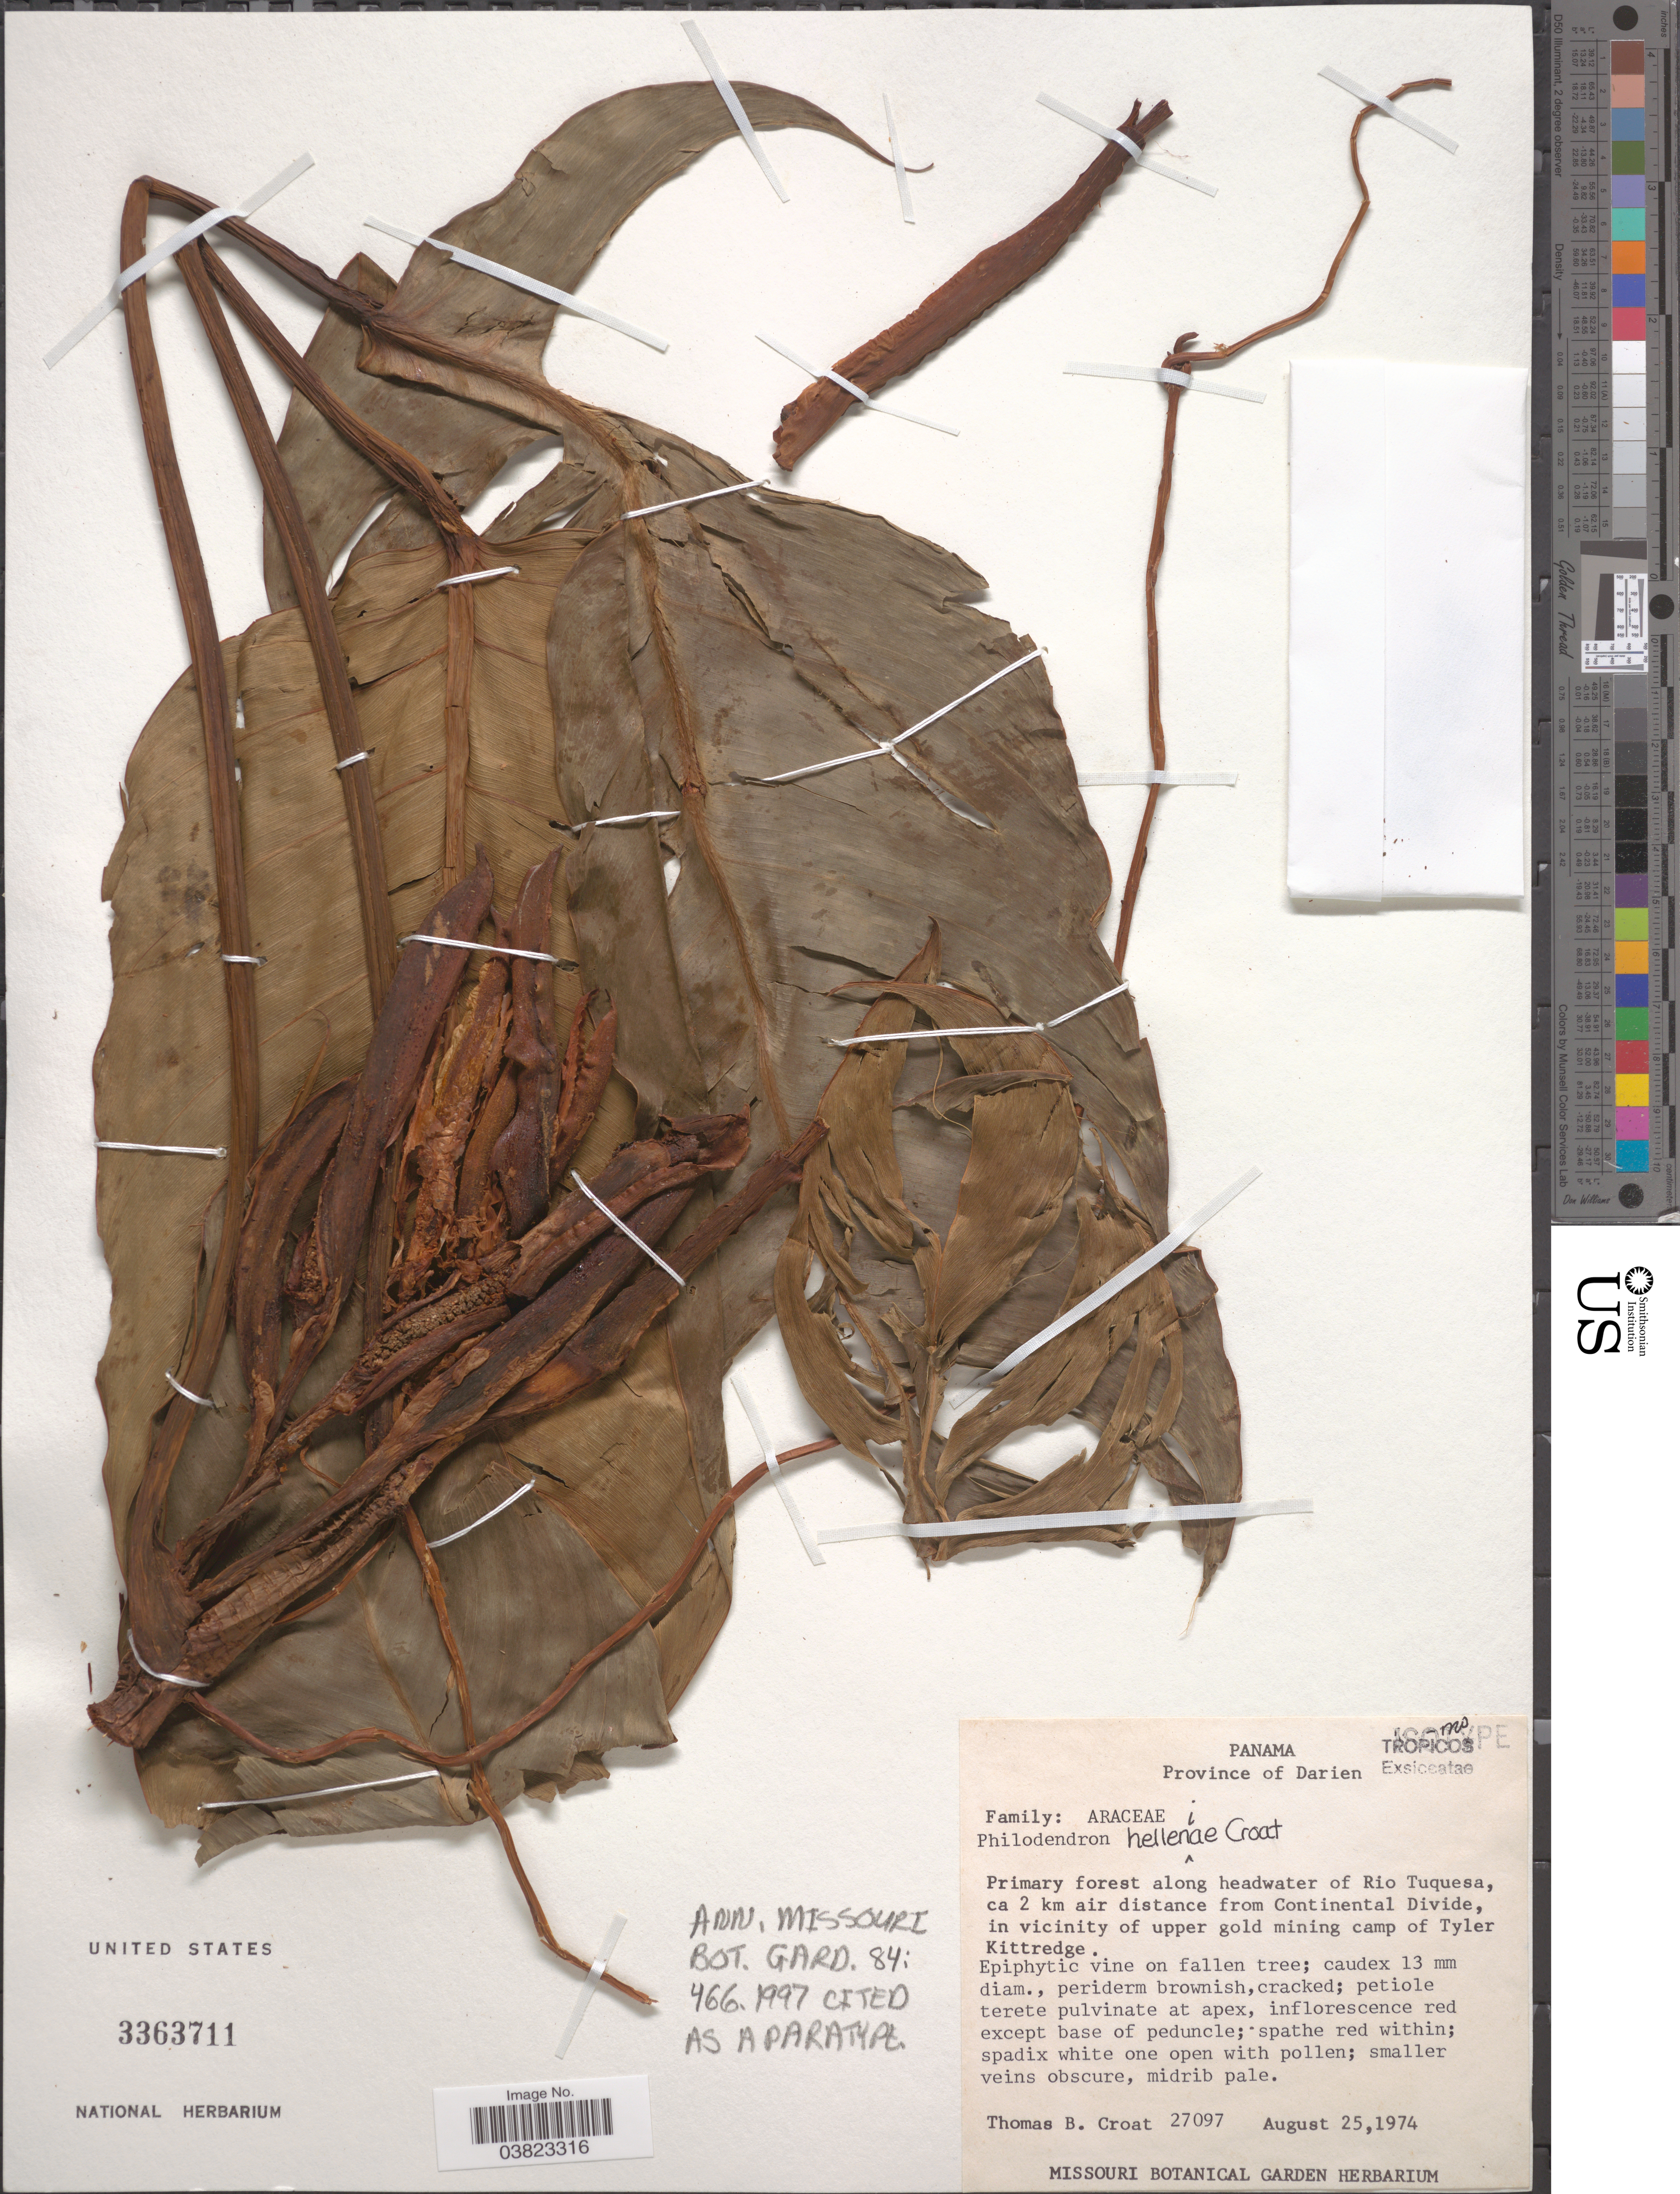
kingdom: Plantae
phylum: Tracheophyta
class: Liliopsida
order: Alismatales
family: Araceae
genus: Philodendron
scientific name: Philodendron heleniae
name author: Croat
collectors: T. B. Croat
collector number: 27097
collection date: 1974-08-25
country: Panama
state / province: Darien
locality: Primary forest along headwater of Rio Tuquesa, ca 2 km air distance from Continental Divide, in vicinity of upper gold mining camp of Tyler Kittredge.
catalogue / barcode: US 3363711